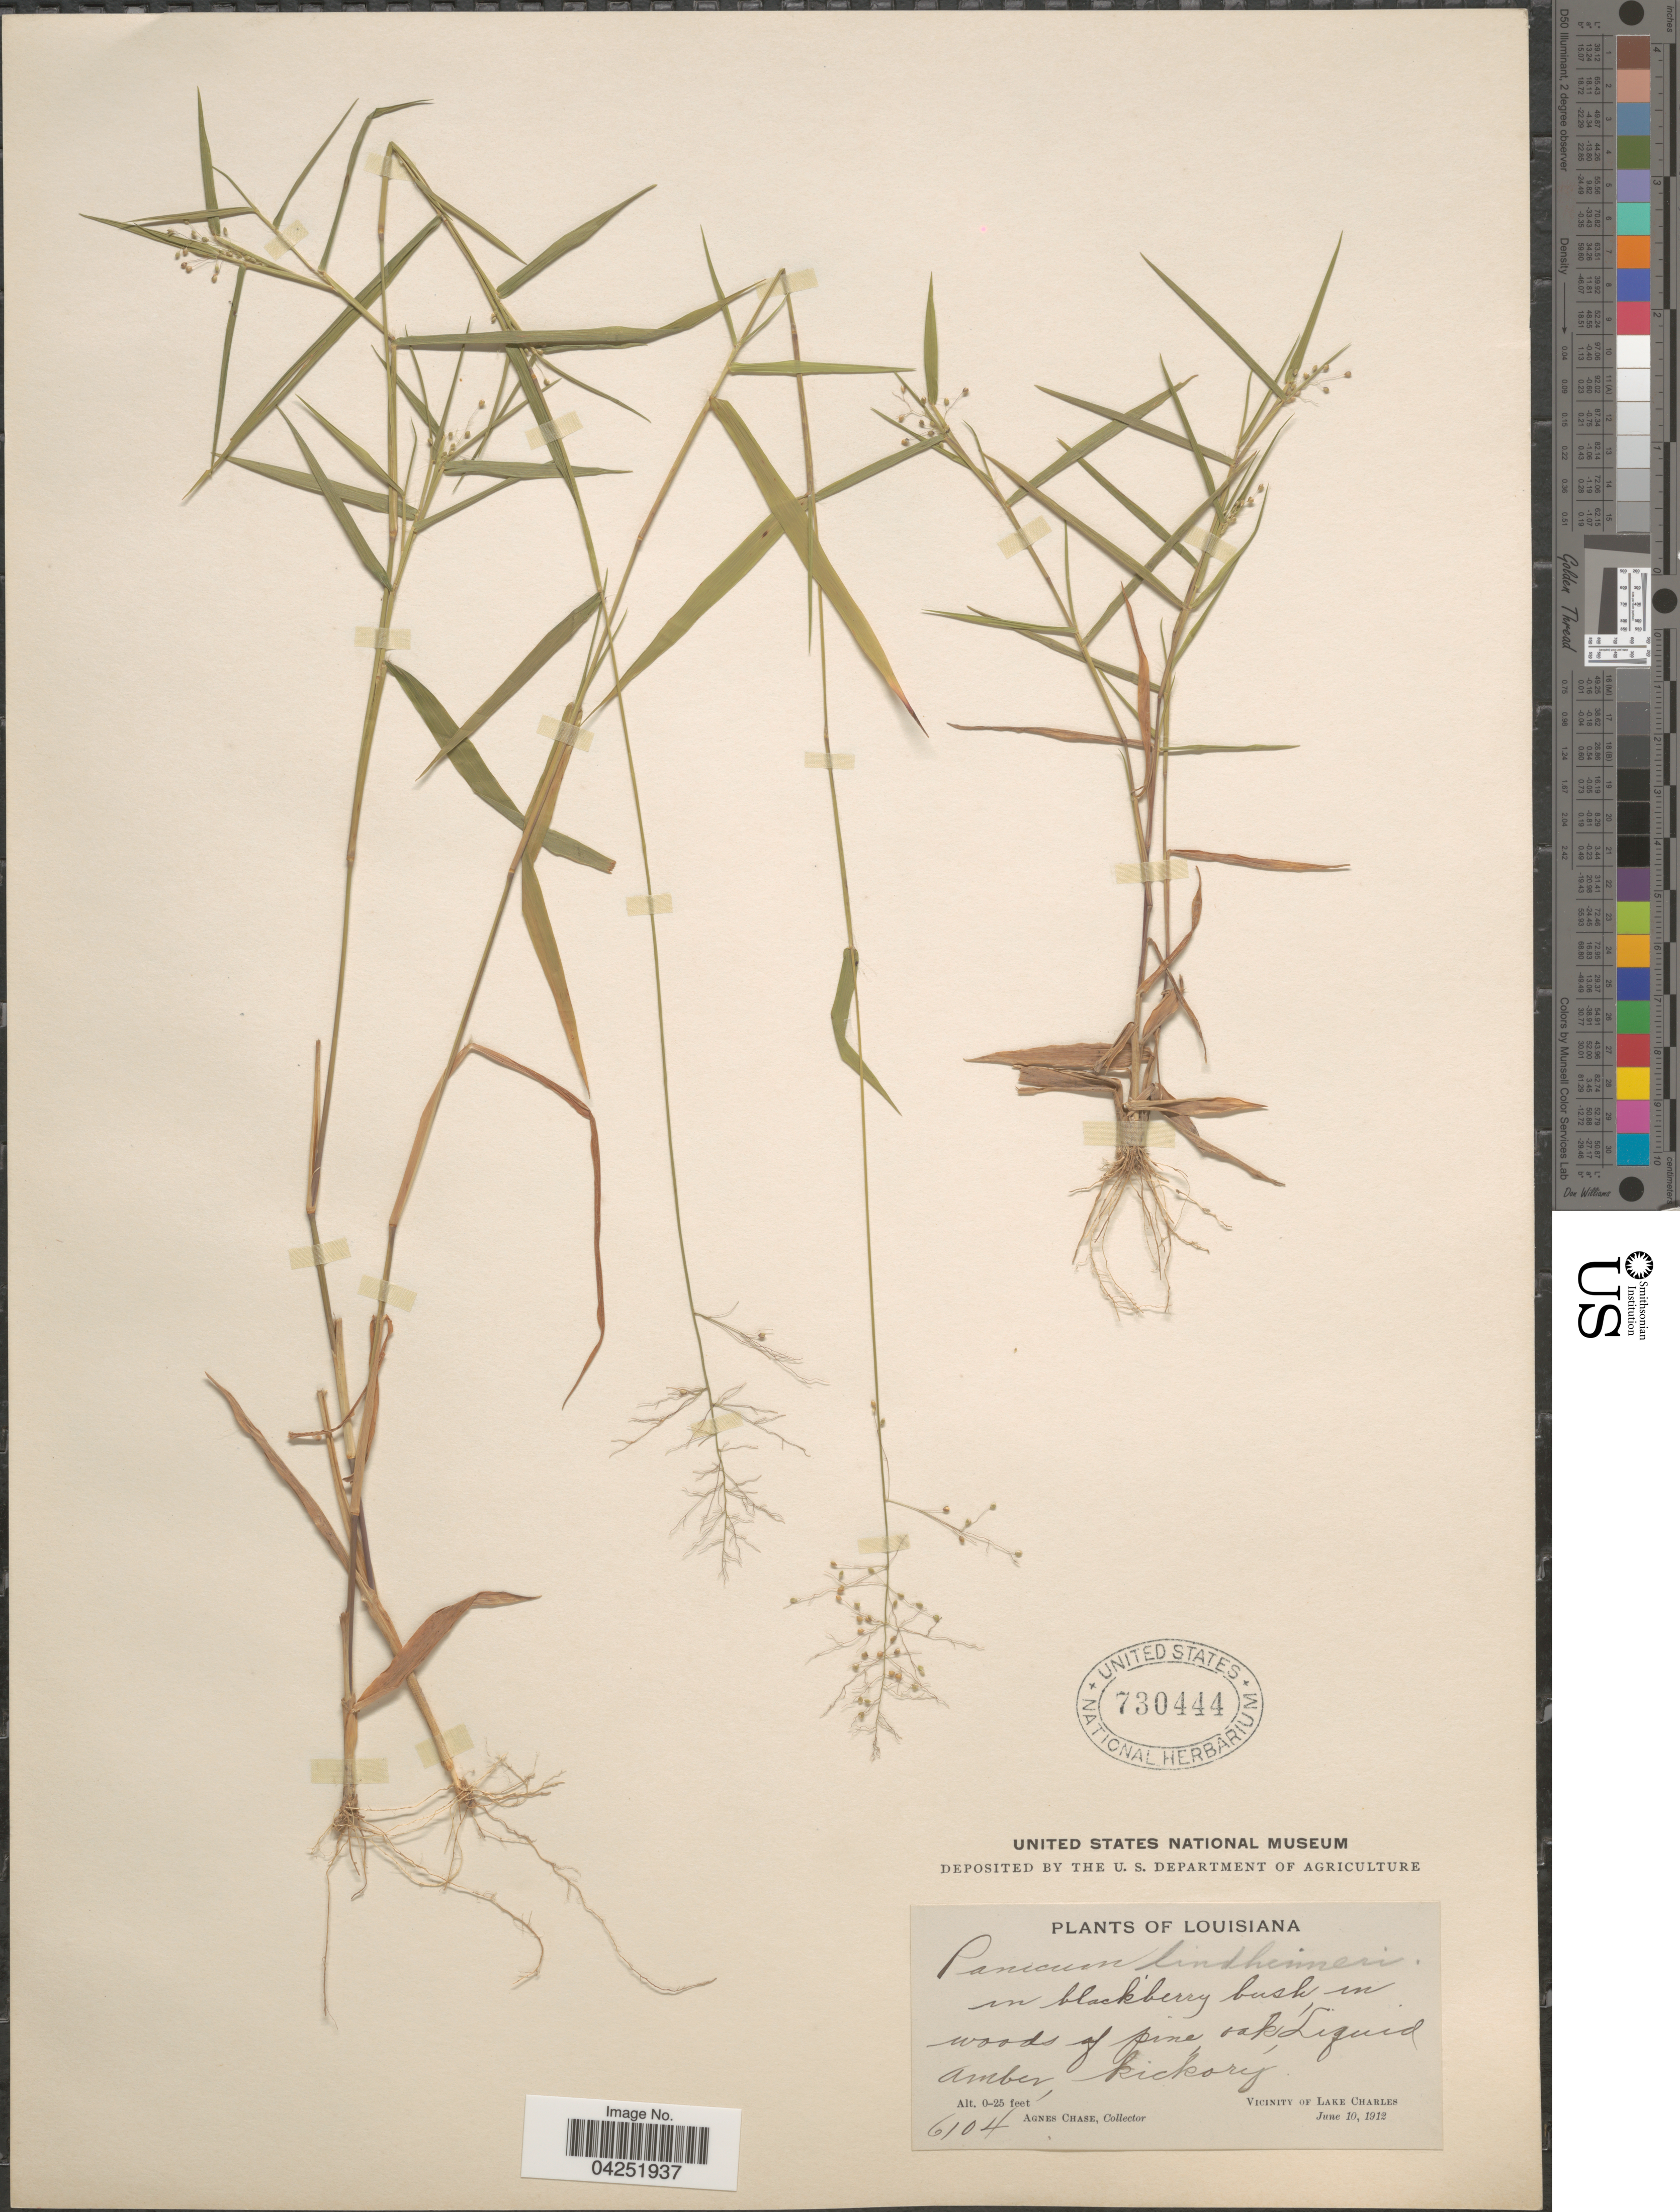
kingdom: Plantae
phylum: Tracheophyta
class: Liliopsida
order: Poales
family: Poaceae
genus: Dichanthelium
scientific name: Dichanthelium acuminatum var. lindheimeri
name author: (Nash) Gould & C.A. Clark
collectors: A. Chase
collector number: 6104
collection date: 1912-06-10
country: United States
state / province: Louisiana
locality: In blackberry bush in woods of pine oak, Liquidamber, kickory. Vicinity of Lake Charles.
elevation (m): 0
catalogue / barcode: US 730444